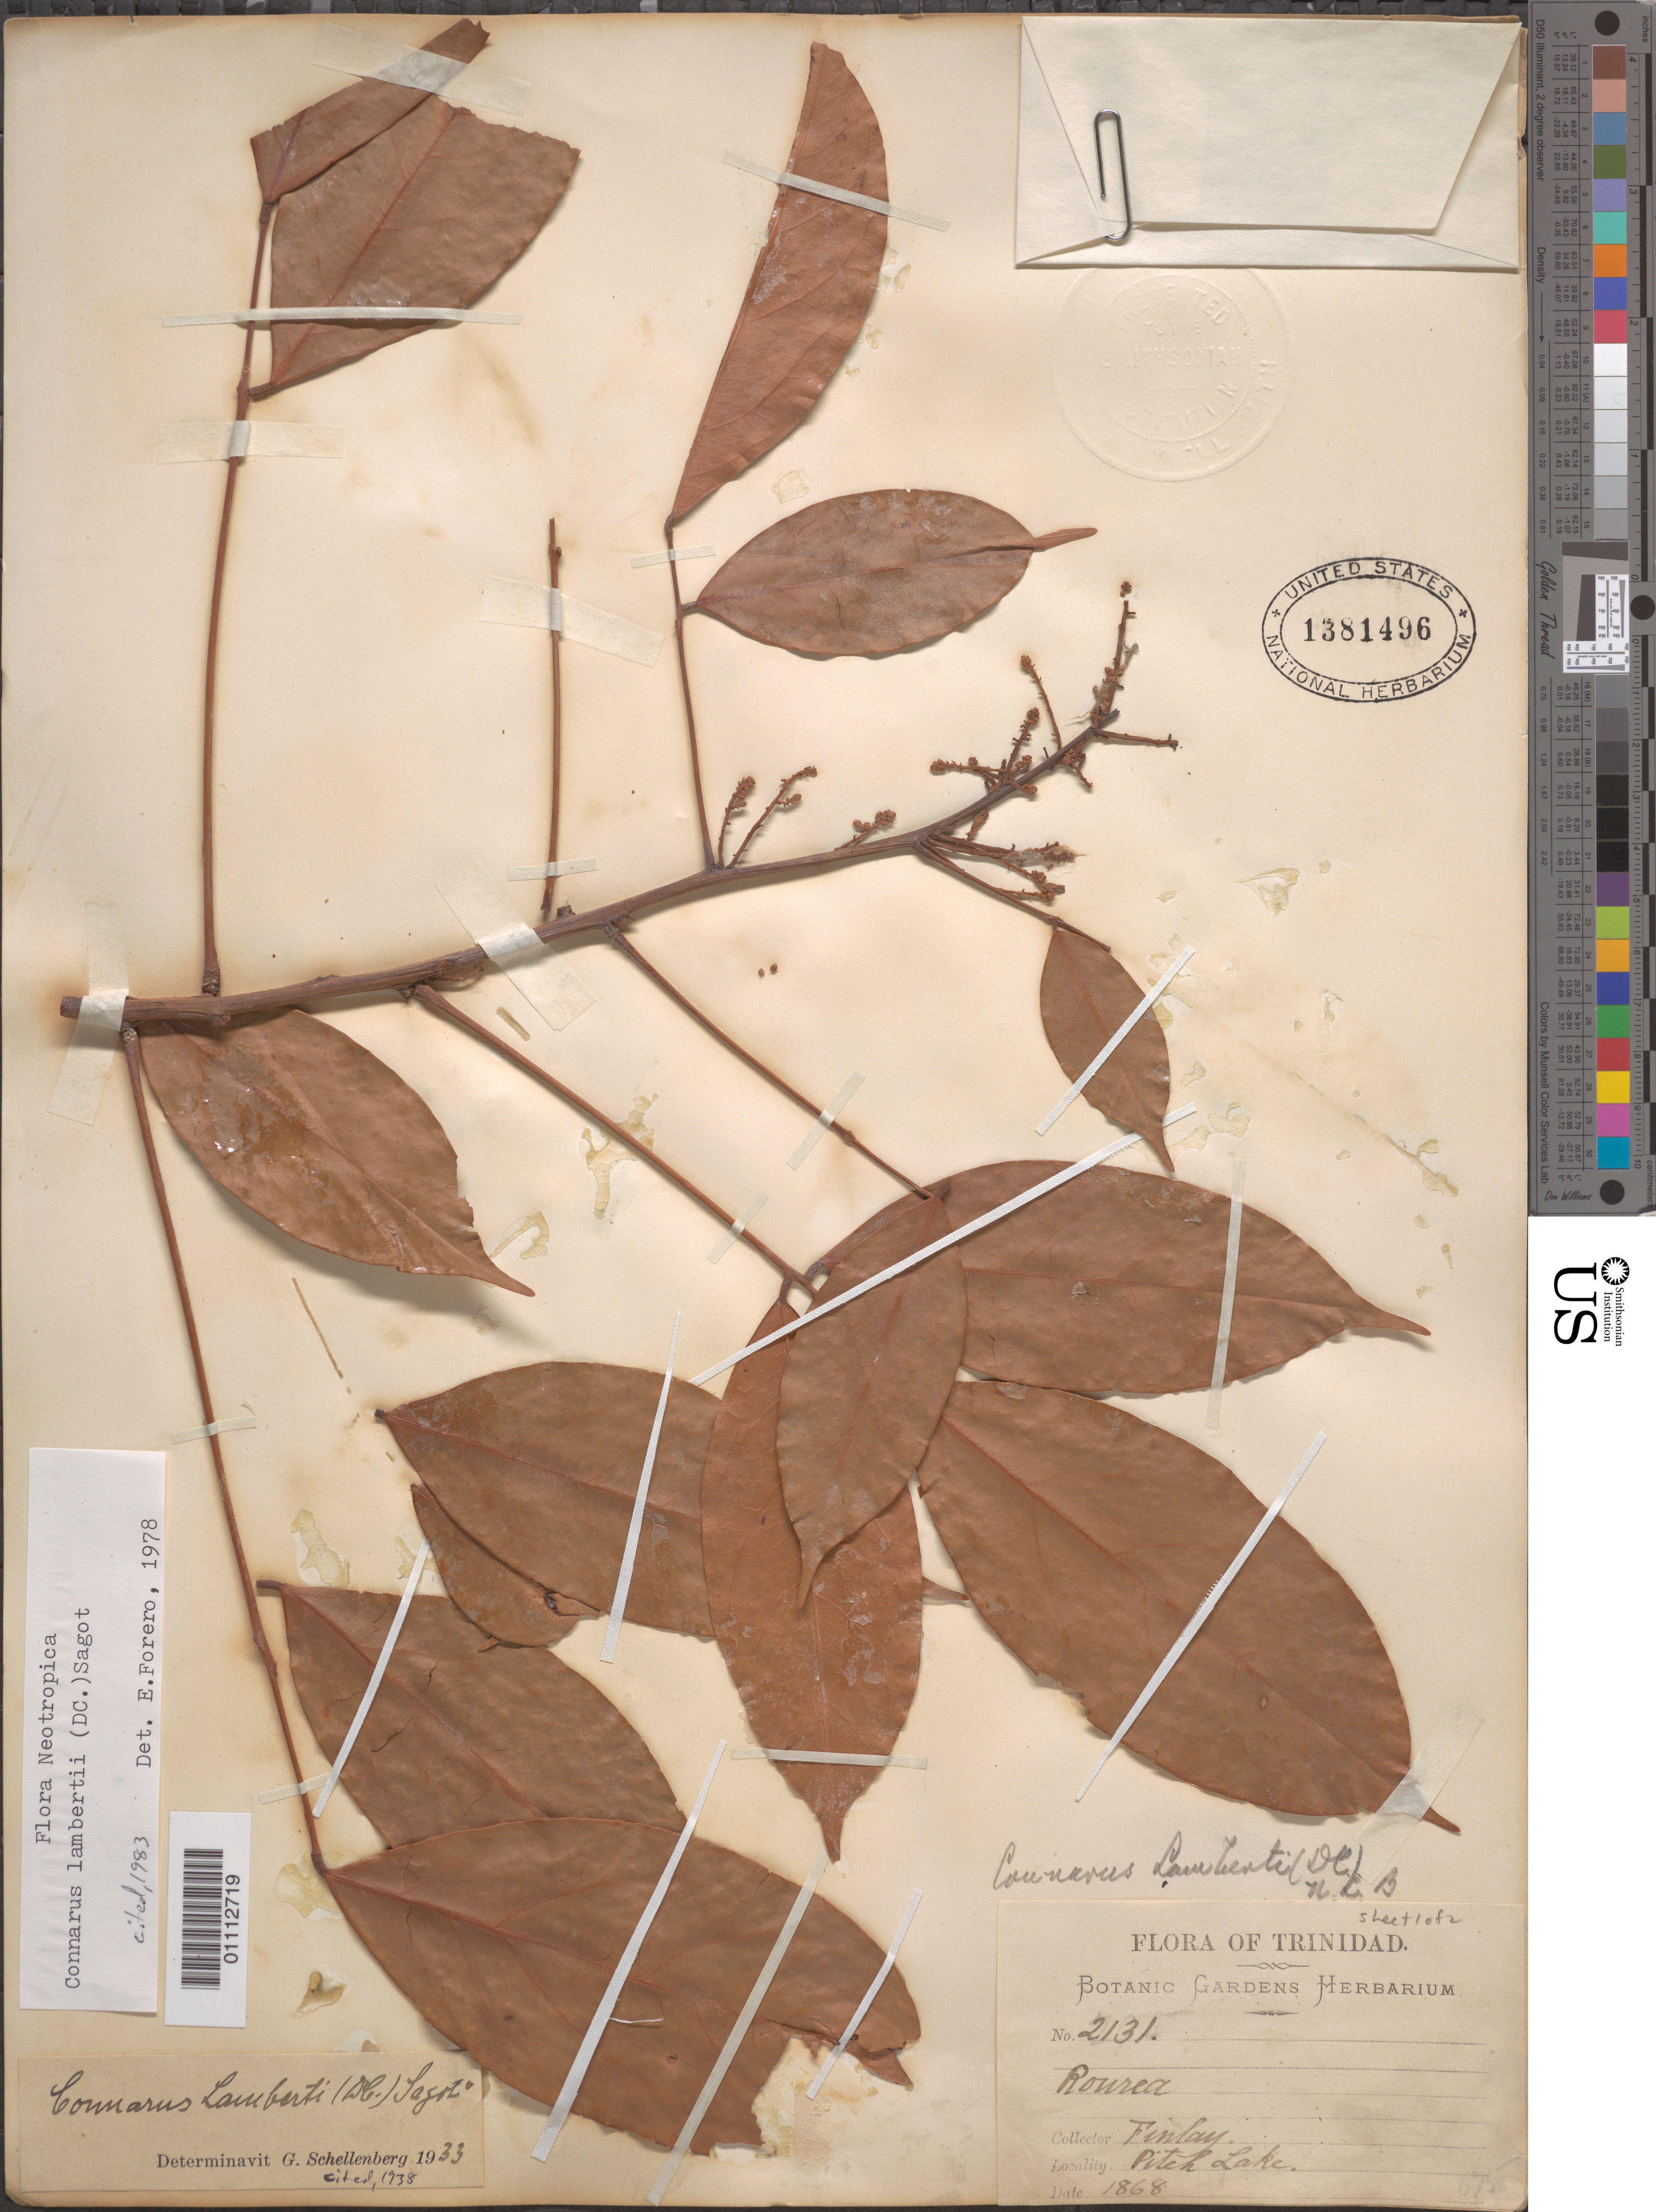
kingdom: Plantae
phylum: Tracheophyta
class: Magnoliopsida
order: Oxalidales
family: Connaraceae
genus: Connarus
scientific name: Connarus lambertii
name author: (DC.) Sagot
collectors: Botanic Gardens Herbarium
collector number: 2131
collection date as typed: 1868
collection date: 1868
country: Trinidad and Tobago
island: Trinidad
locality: Pitch lake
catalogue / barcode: US 1381496